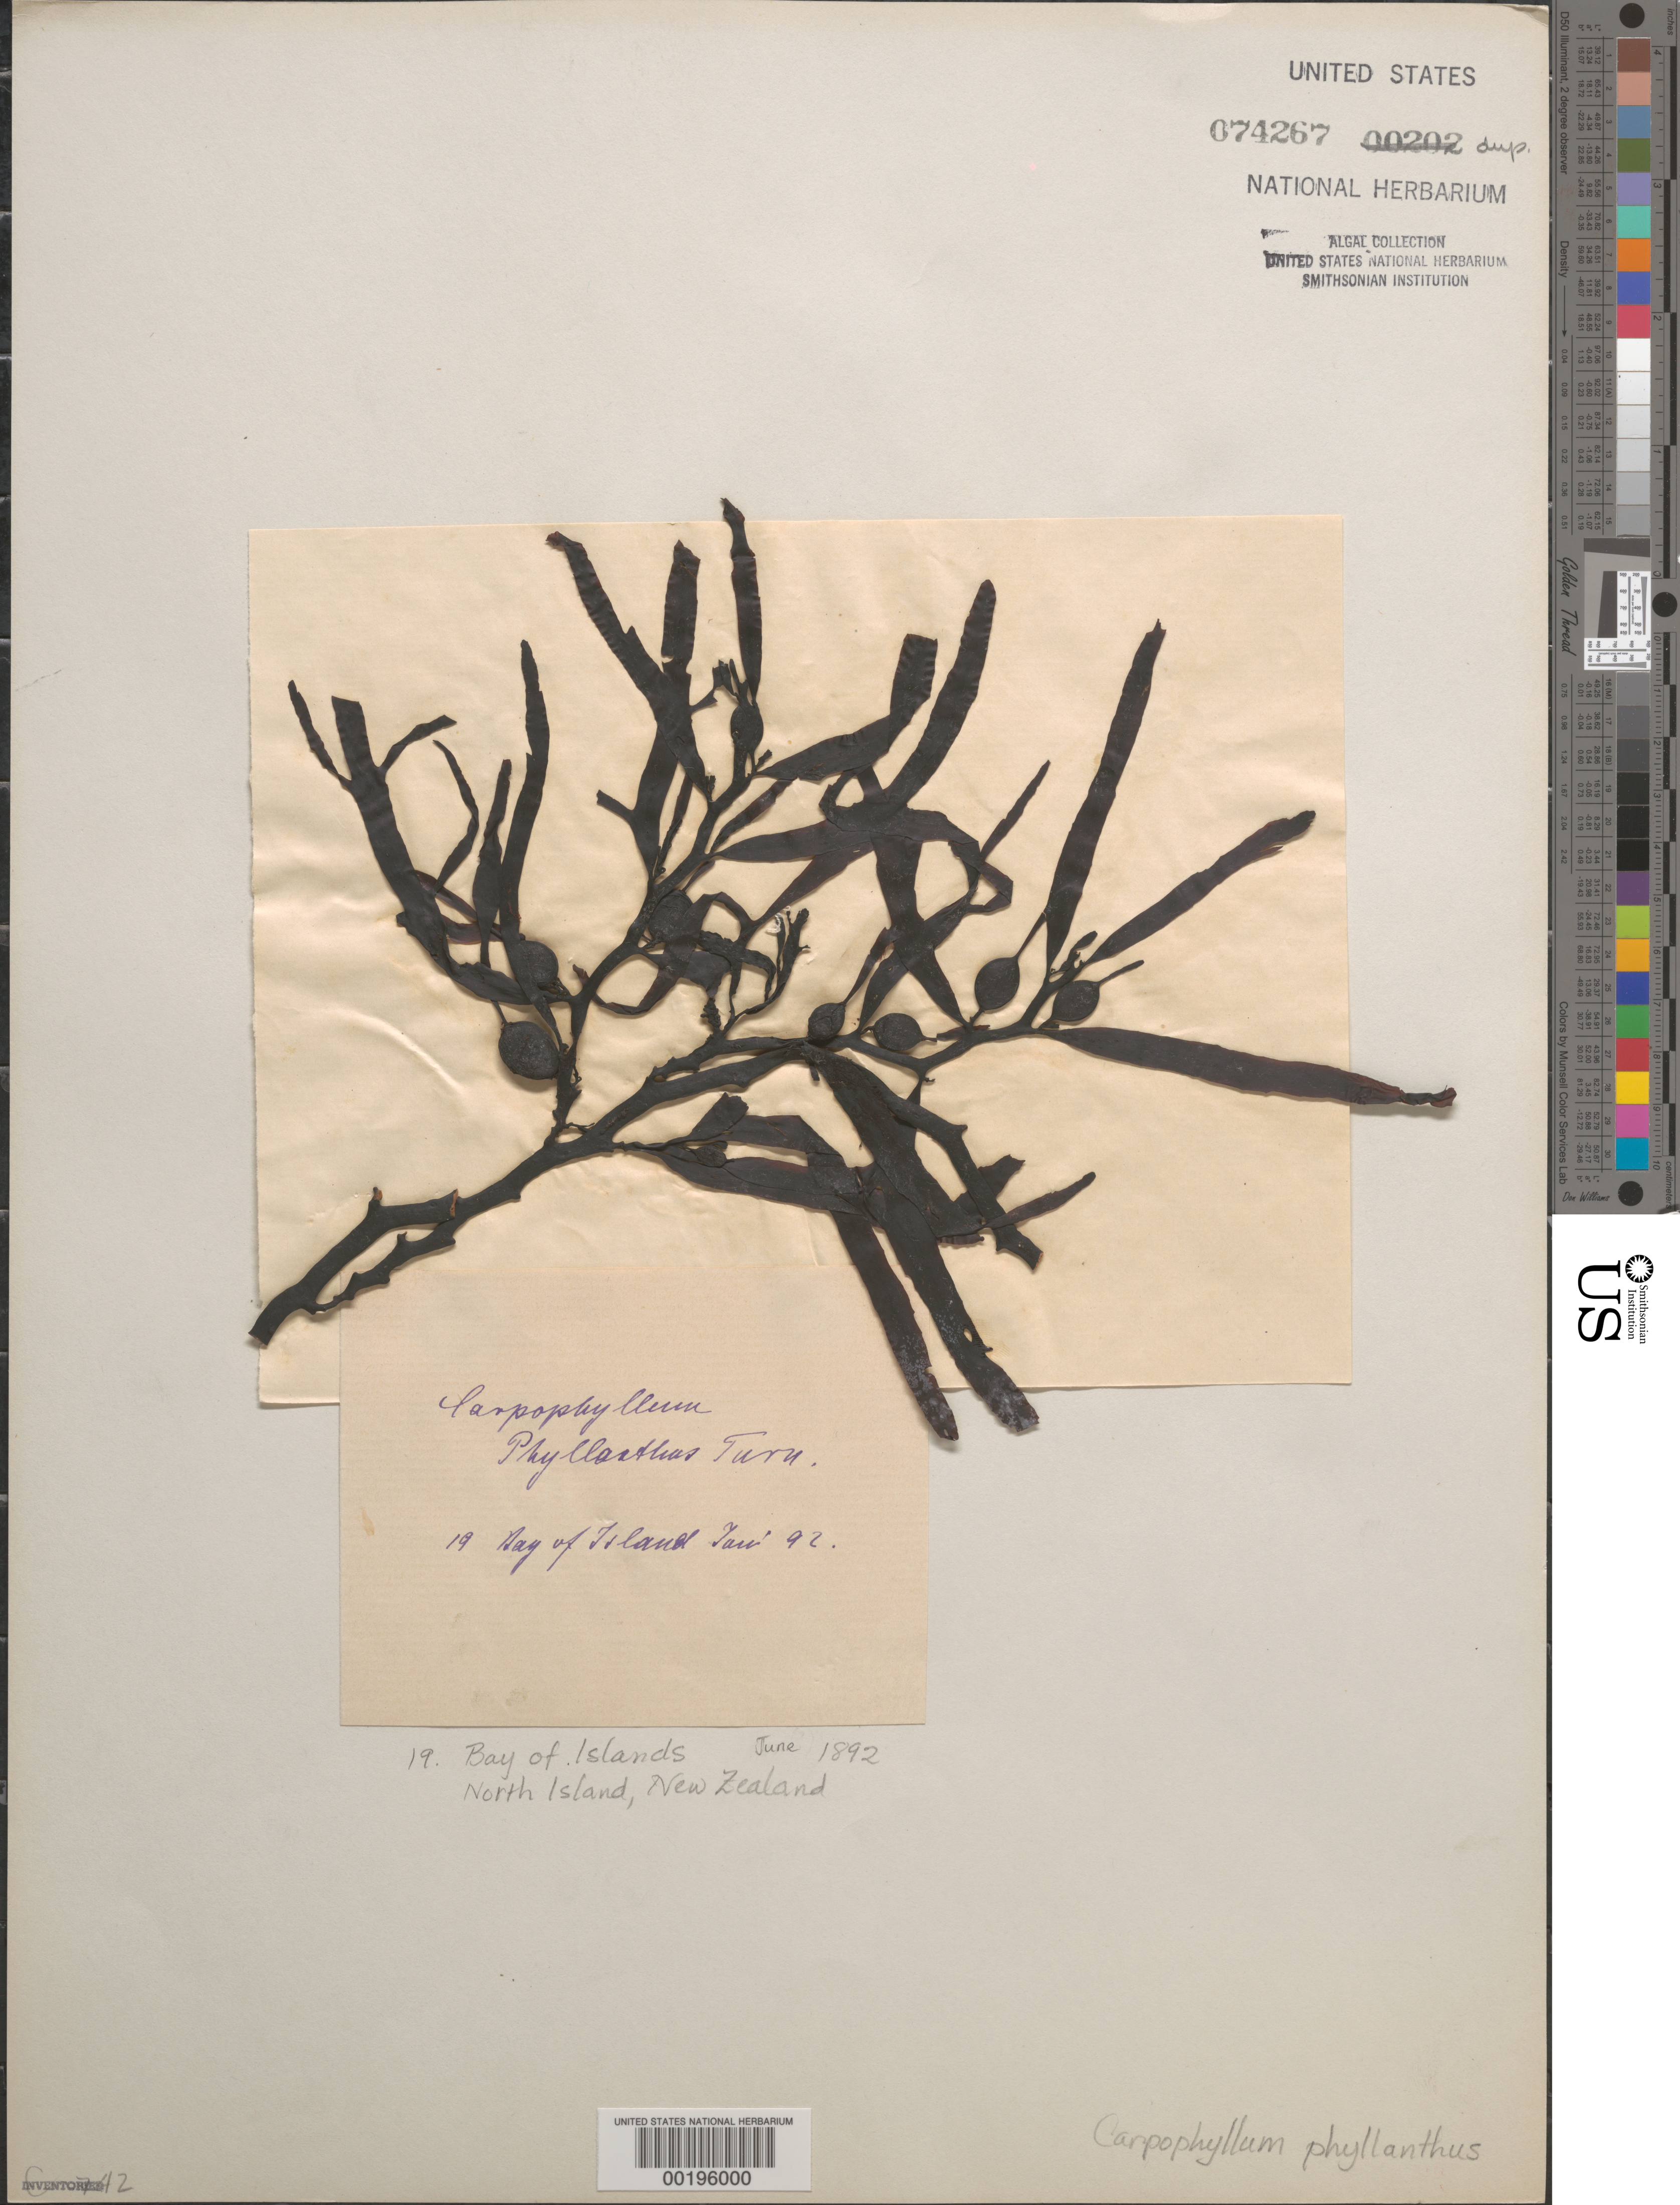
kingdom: Chromista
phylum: Ochrophyta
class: Phaeophyceae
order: Fucales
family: Sargassaceae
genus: Carpophyllum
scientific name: Carpophyllum flexuosum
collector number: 19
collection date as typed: Jun 1892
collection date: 1892-06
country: New Zealand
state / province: Northland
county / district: Far North District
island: North Island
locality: Bay of Islands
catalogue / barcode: US 74267